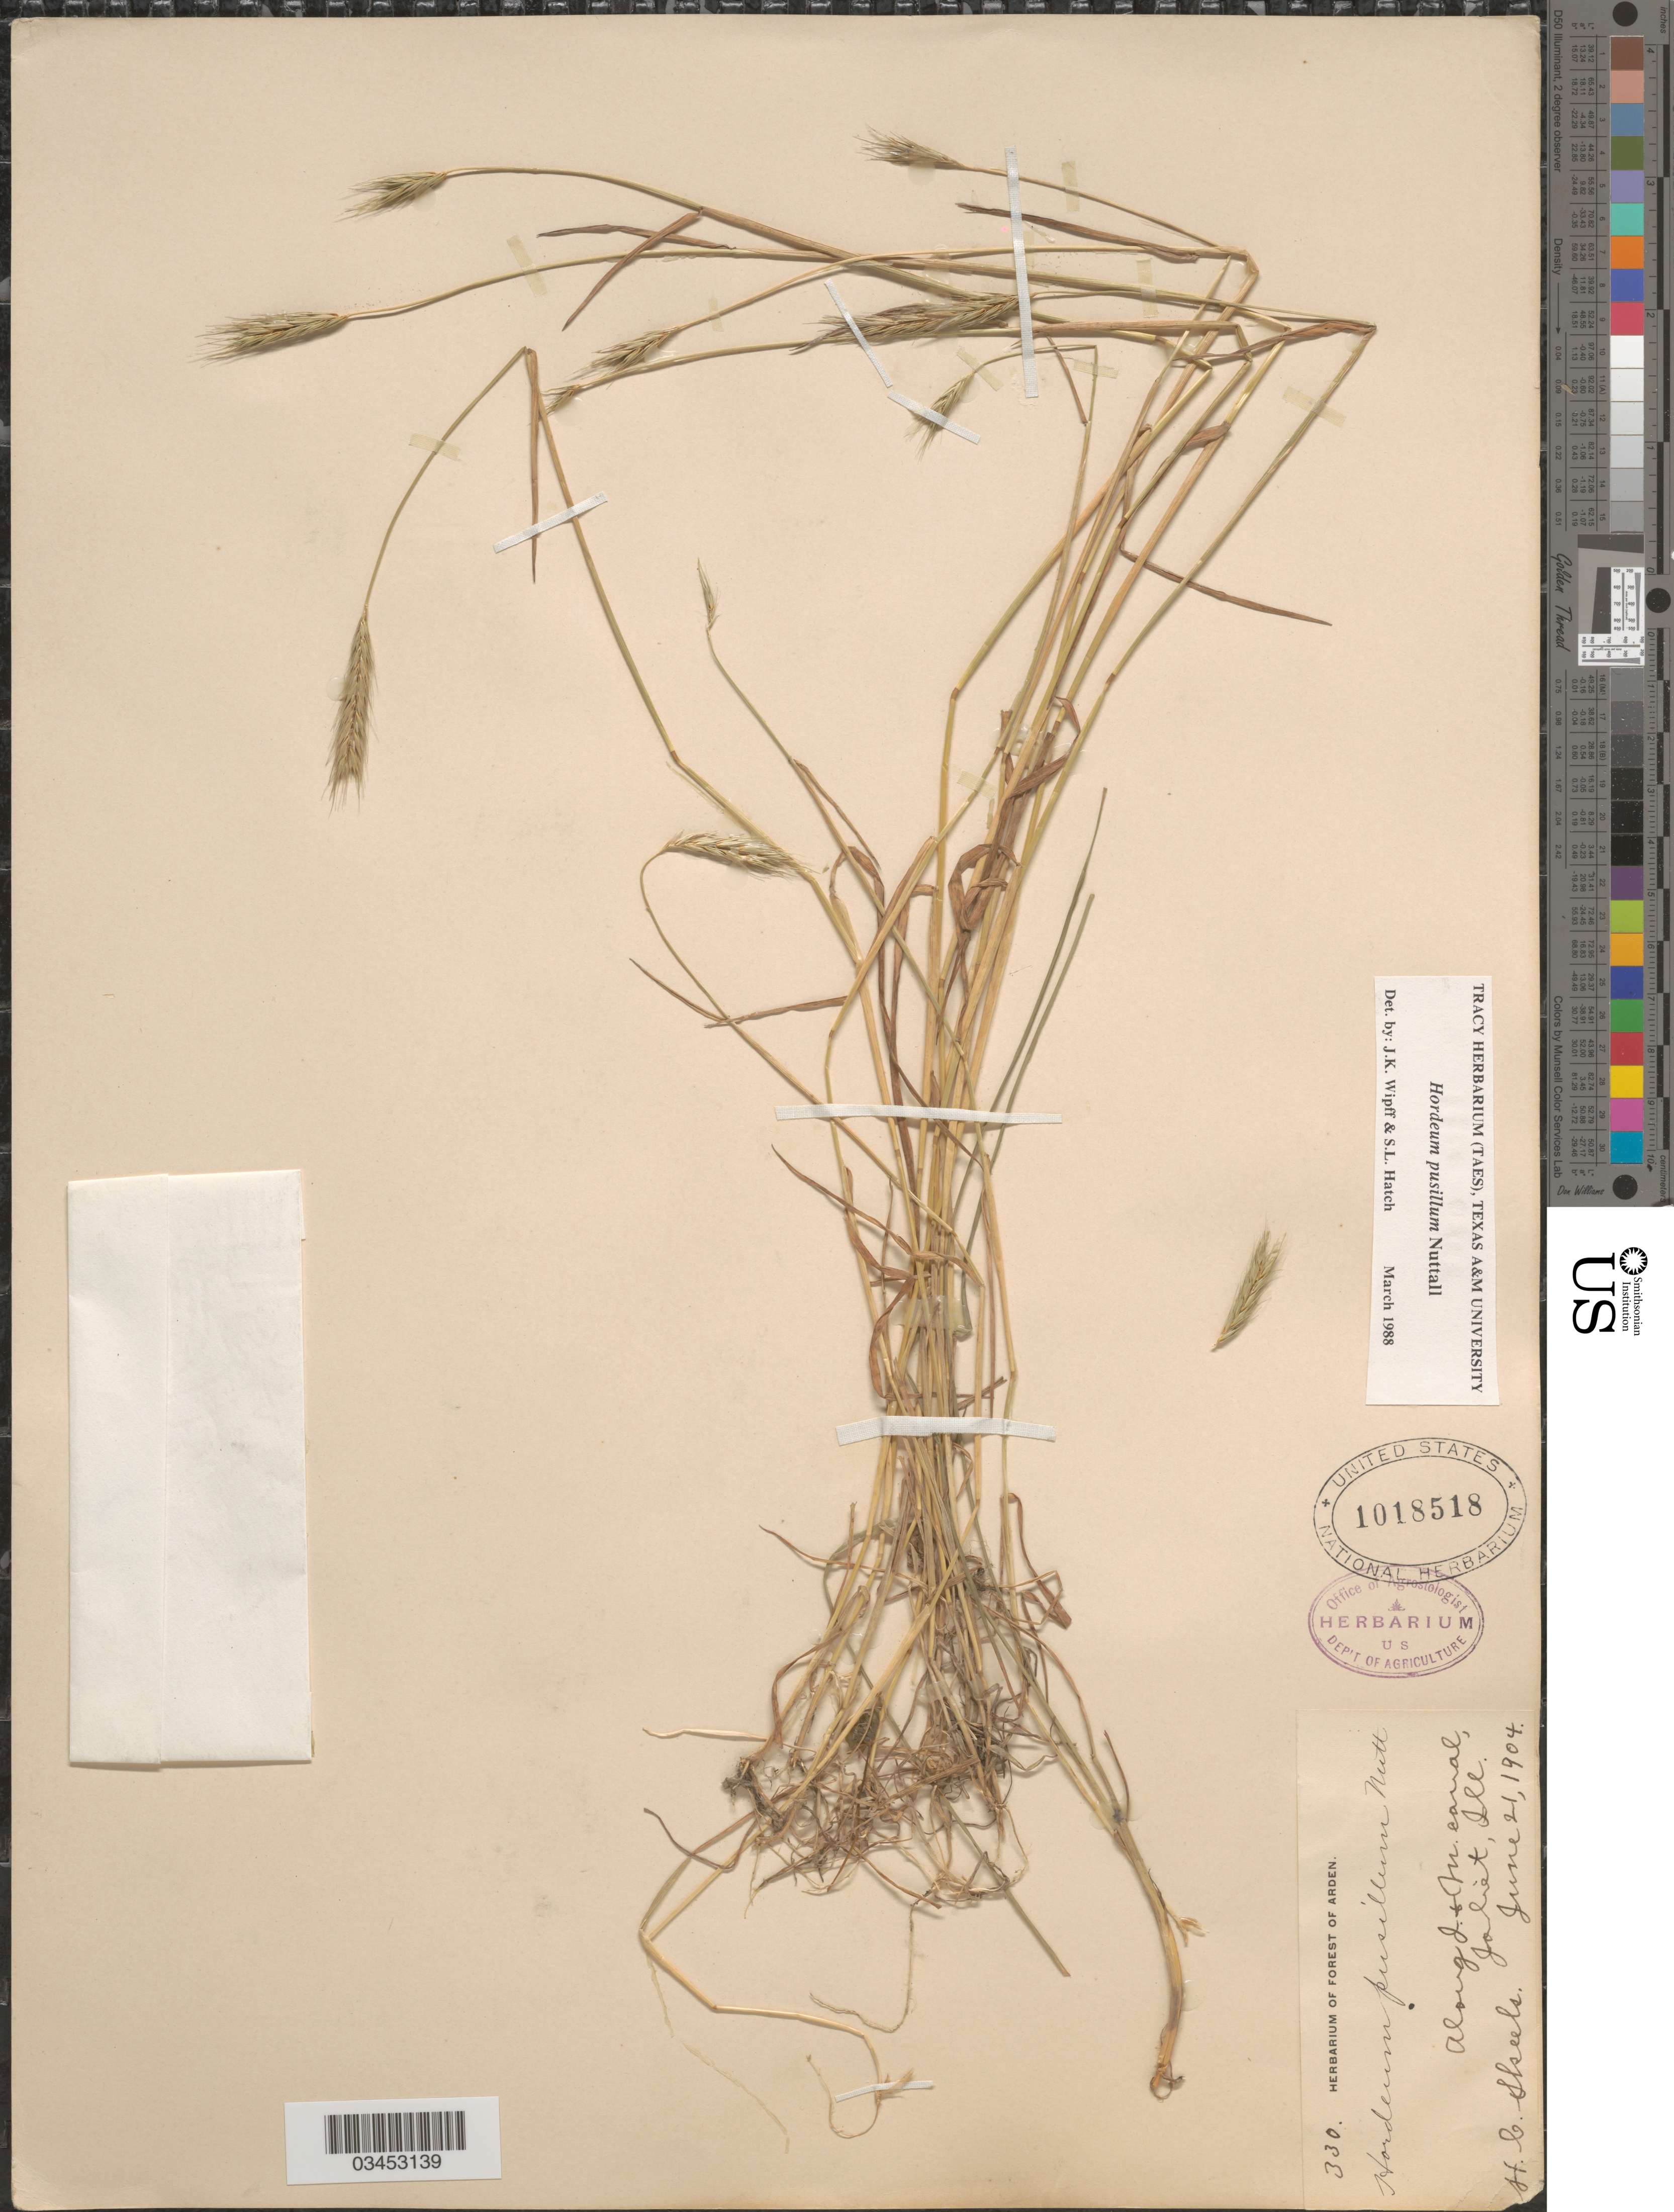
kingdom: Plantae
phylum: Tracheophyta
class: Liliopsida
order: Poales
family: Poaceae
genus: Hordeum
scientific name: Hordeum pusillum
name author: Nutt.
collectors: H. Skeels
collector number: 330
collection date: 1904-06-21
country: United States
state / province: Illinois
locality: Along J. + M. canal, Joliet.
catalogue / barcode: US 1018518